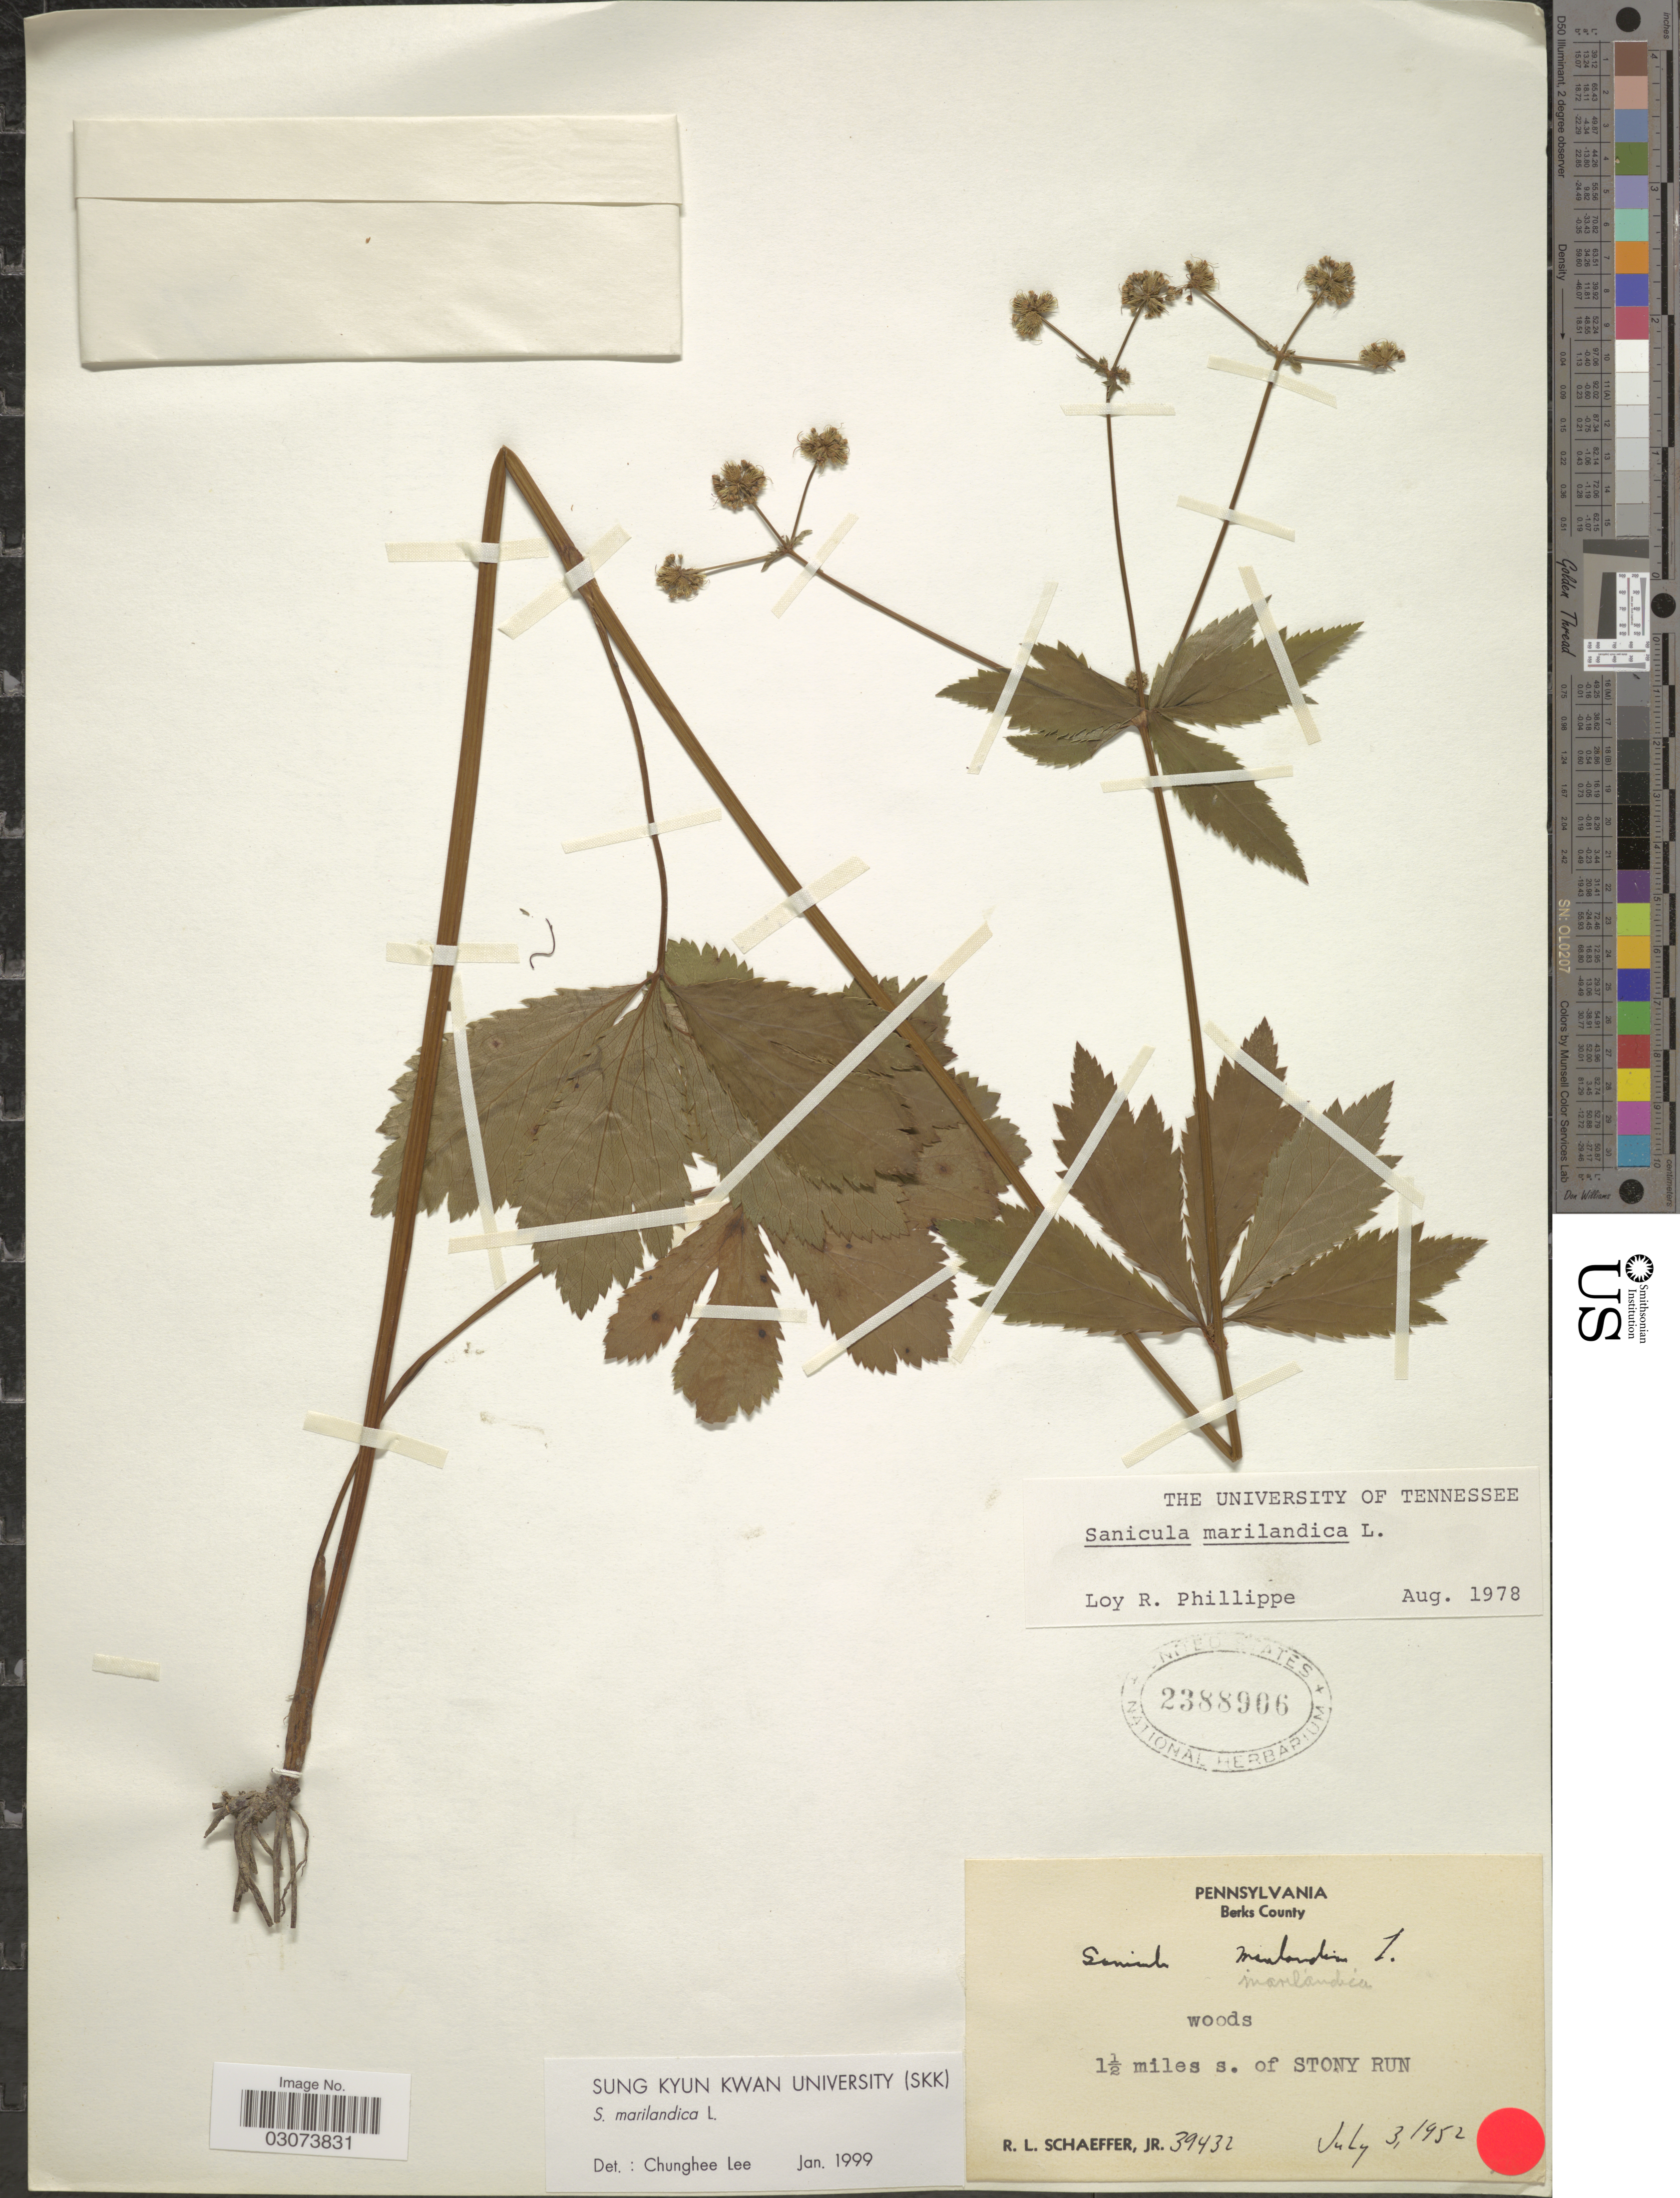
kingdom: Plantae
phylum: Tracheophyta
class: Magnoliopsida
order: Apiales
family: Apiaceae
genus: Sanicula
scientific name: Sanicula marilandica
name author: L.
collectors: R. L. Schaeffer Jr.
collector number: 39432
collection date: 1952-07-03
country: United States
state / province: Pennsylvania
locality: Berks County. 1½ miles s. of Stony Run.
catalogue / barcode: US 2388906